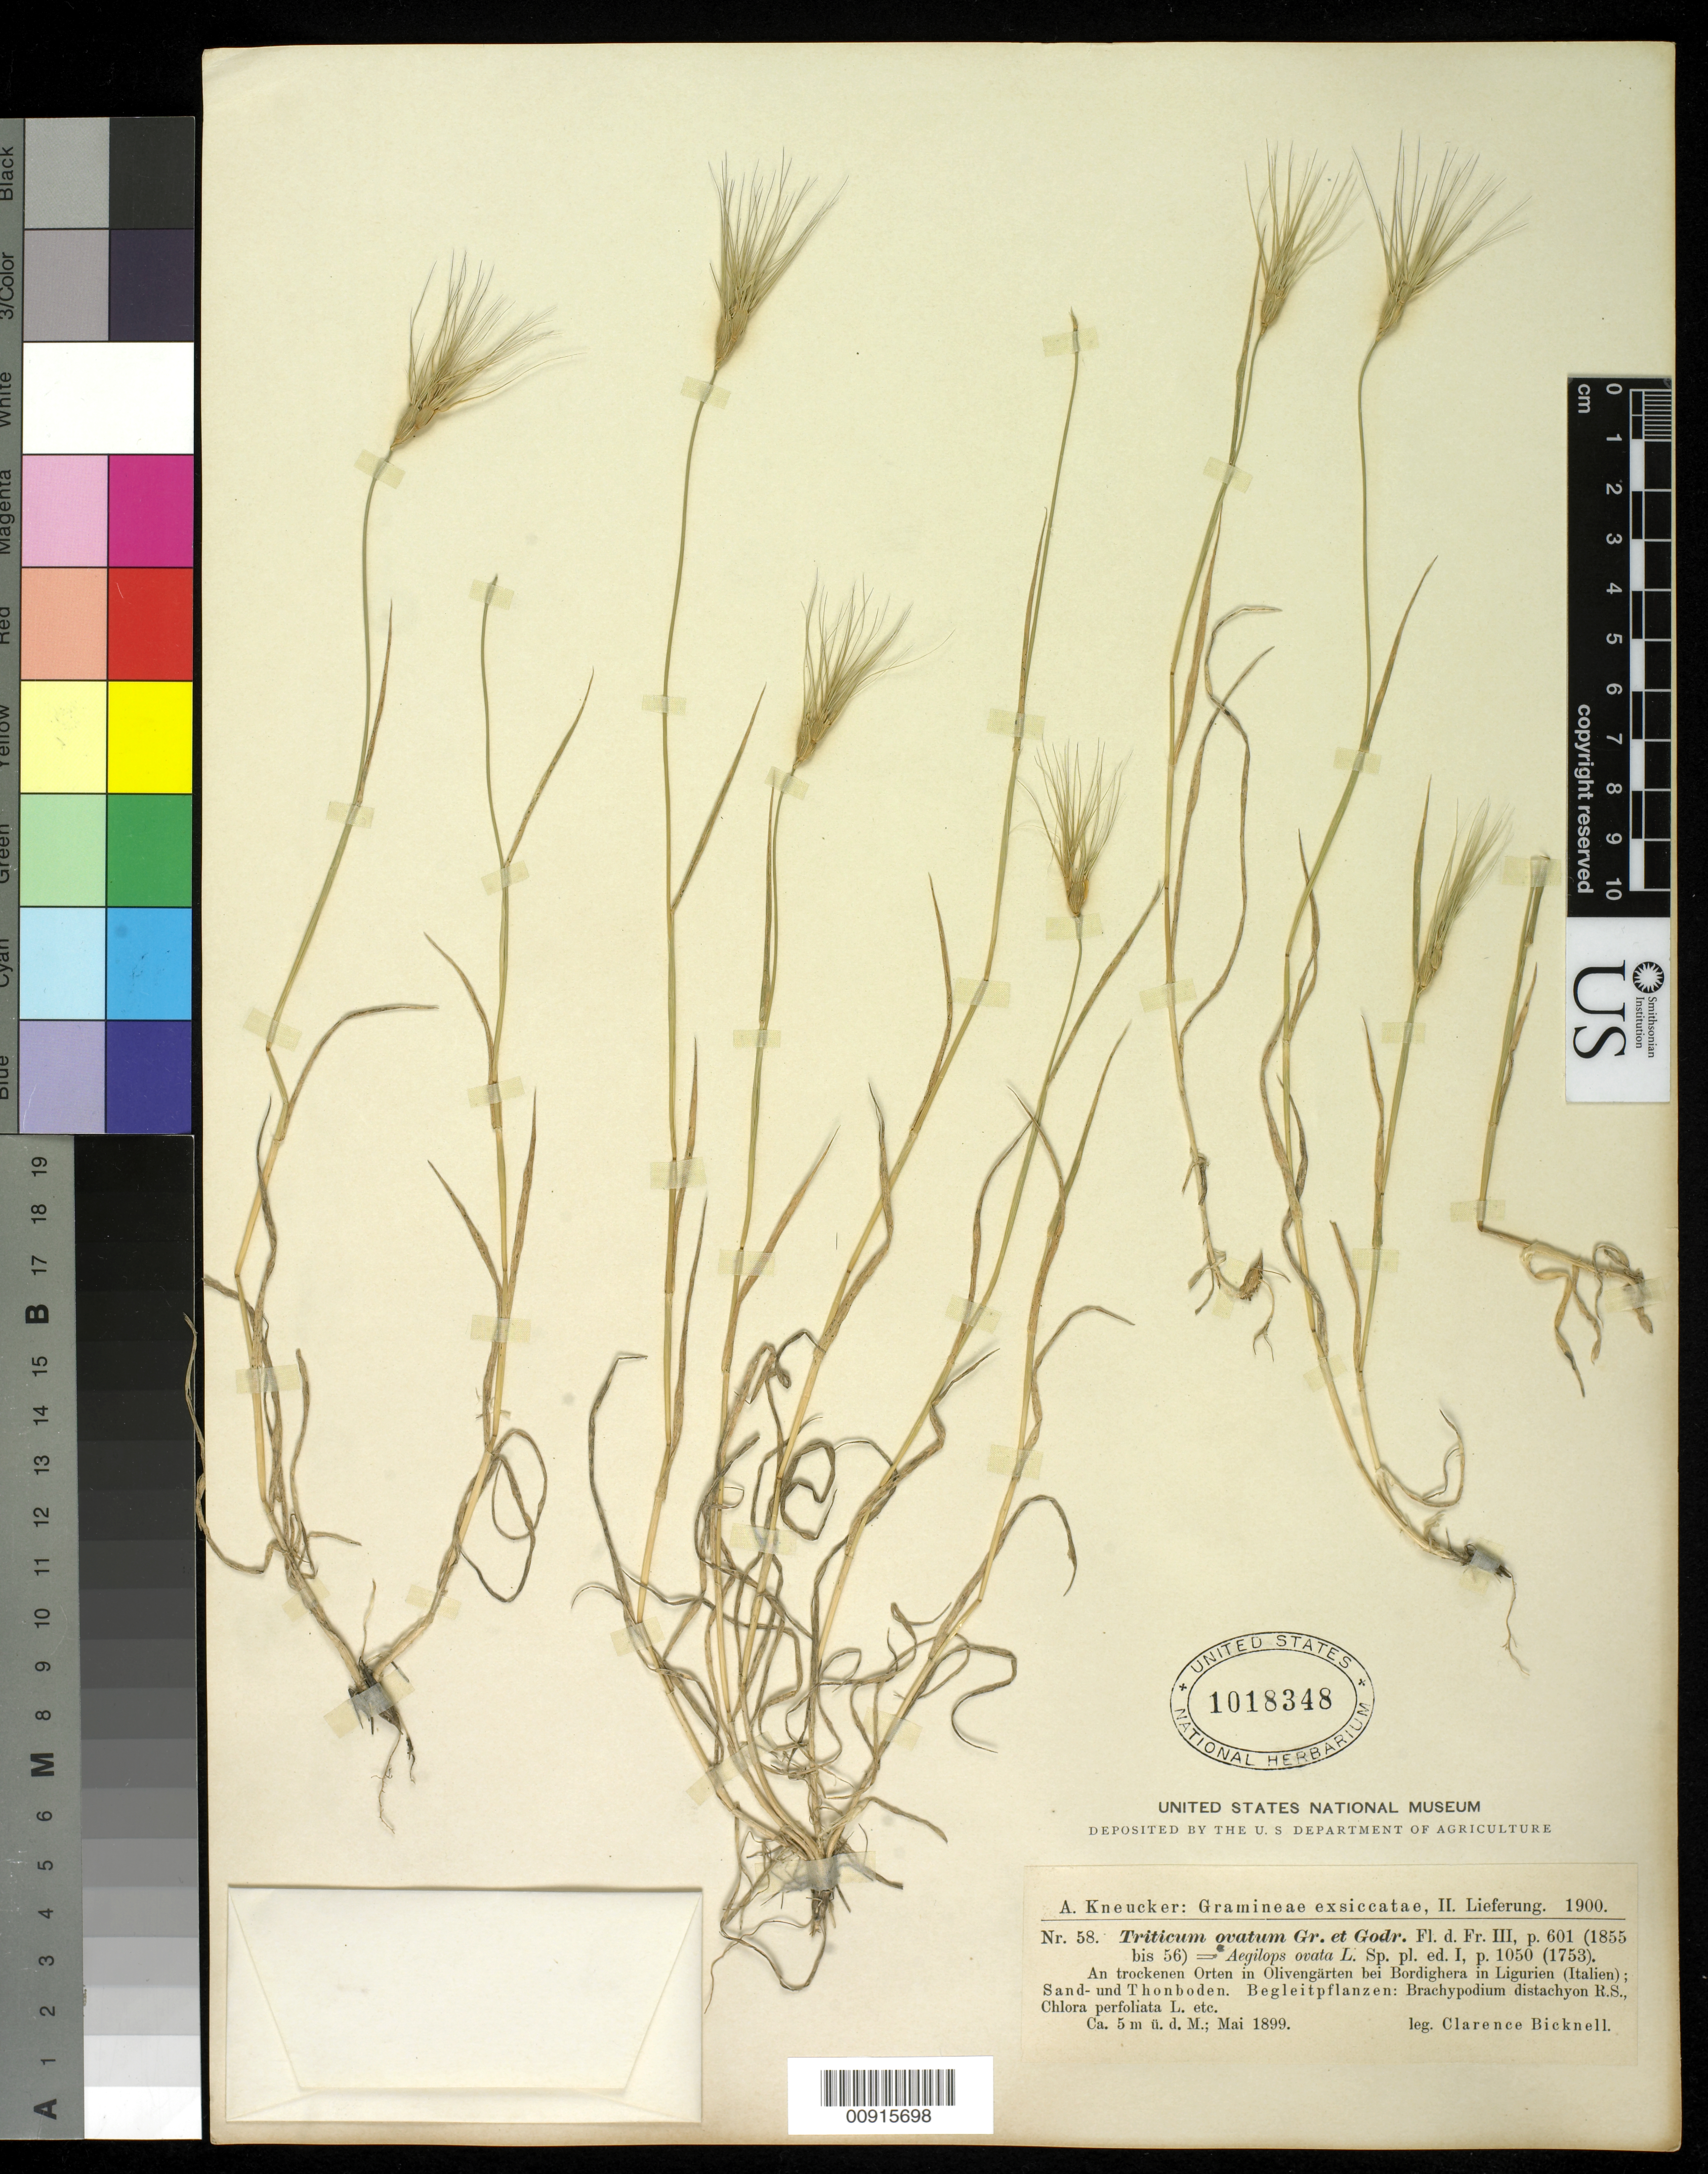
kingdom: Plantae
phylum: Tracheophyta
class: Liliopsida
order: Poales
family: Poaceae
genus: Aegilops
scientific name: Aegilops neglecta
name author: Req. ex Bertol.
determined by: Poaceae Reorganization Project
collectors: C. Bicknell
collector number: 58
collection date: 1899-05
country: Italy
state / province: Liguria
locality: Bordighera (region of Imperia)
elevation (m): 5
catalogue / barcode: US 1018348